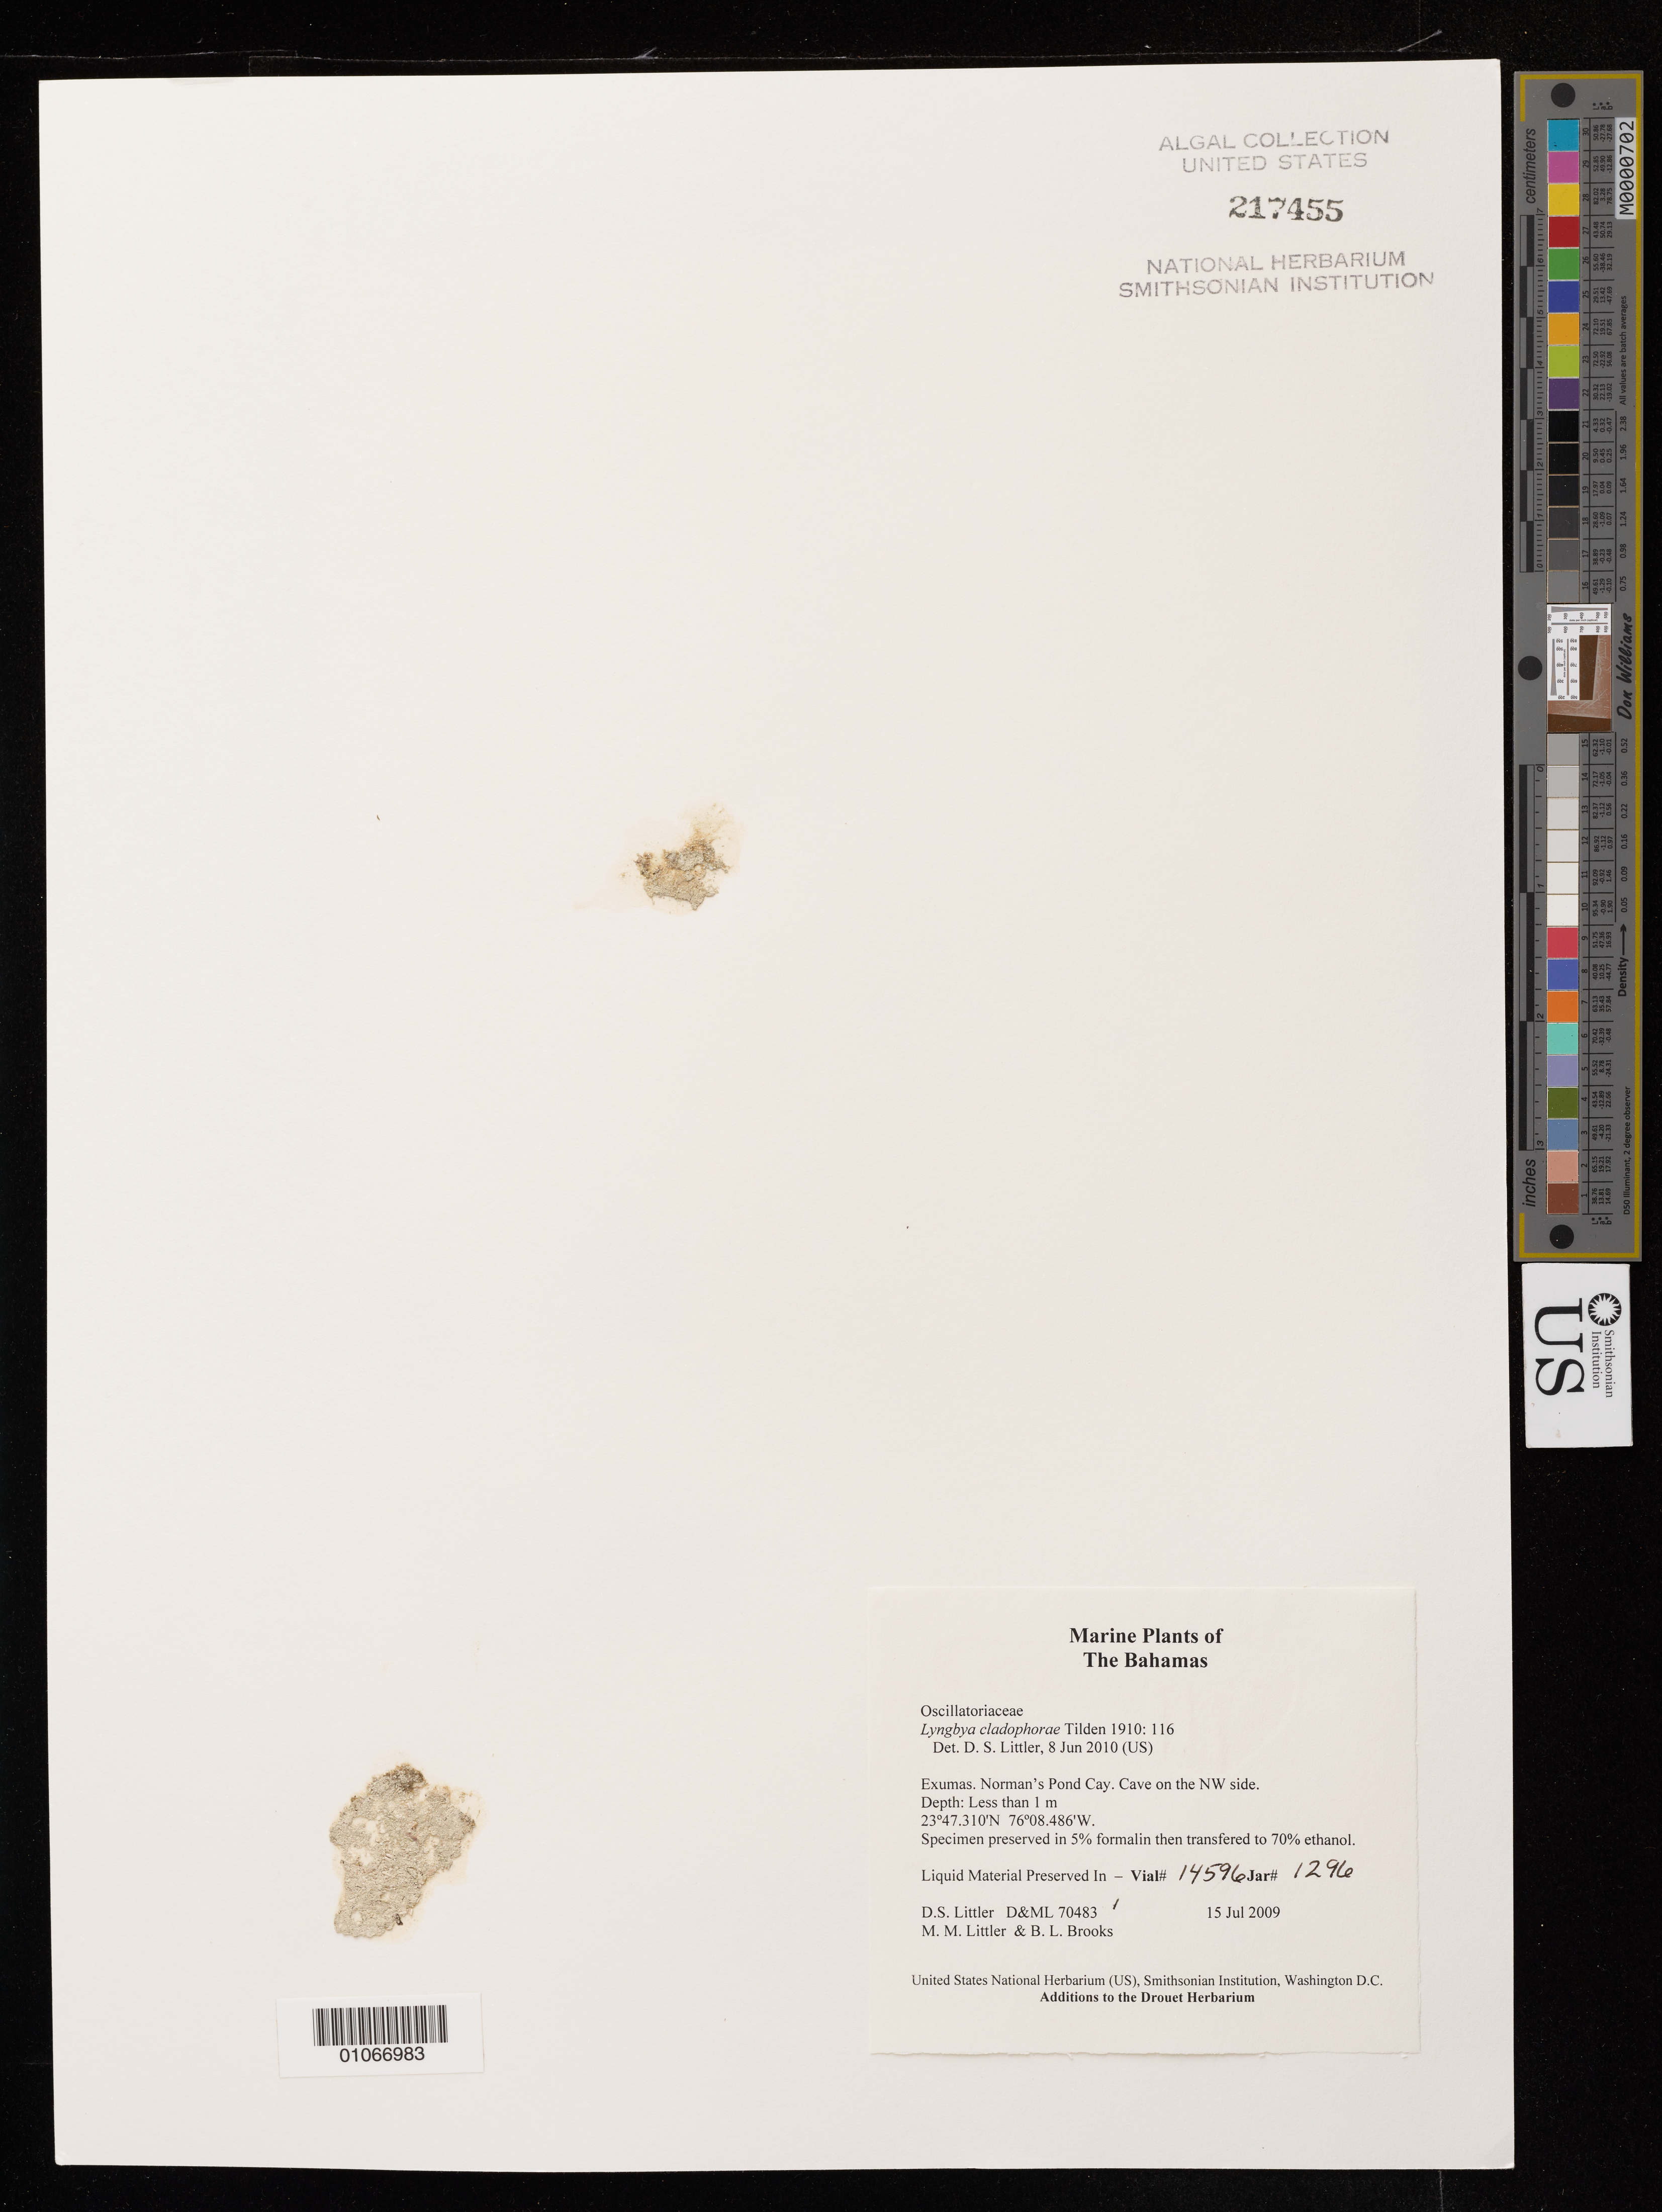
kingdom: Bacteria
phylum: Cyanobacteria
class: Cyanobacteriia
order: Cyanobacteriales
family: Microcoleaceae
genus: Lyngbya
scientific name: Lyngbya cladophorae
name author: J. E. Tilden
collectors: D. S. Littler, M. M. Littler & B. Brooks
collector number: D&ML 70483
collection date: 2009-07-15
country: Bahamas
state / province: Exuma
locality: Norman's Pond Cay. Cave on the NW side.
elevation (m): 1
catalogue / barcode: US 217455